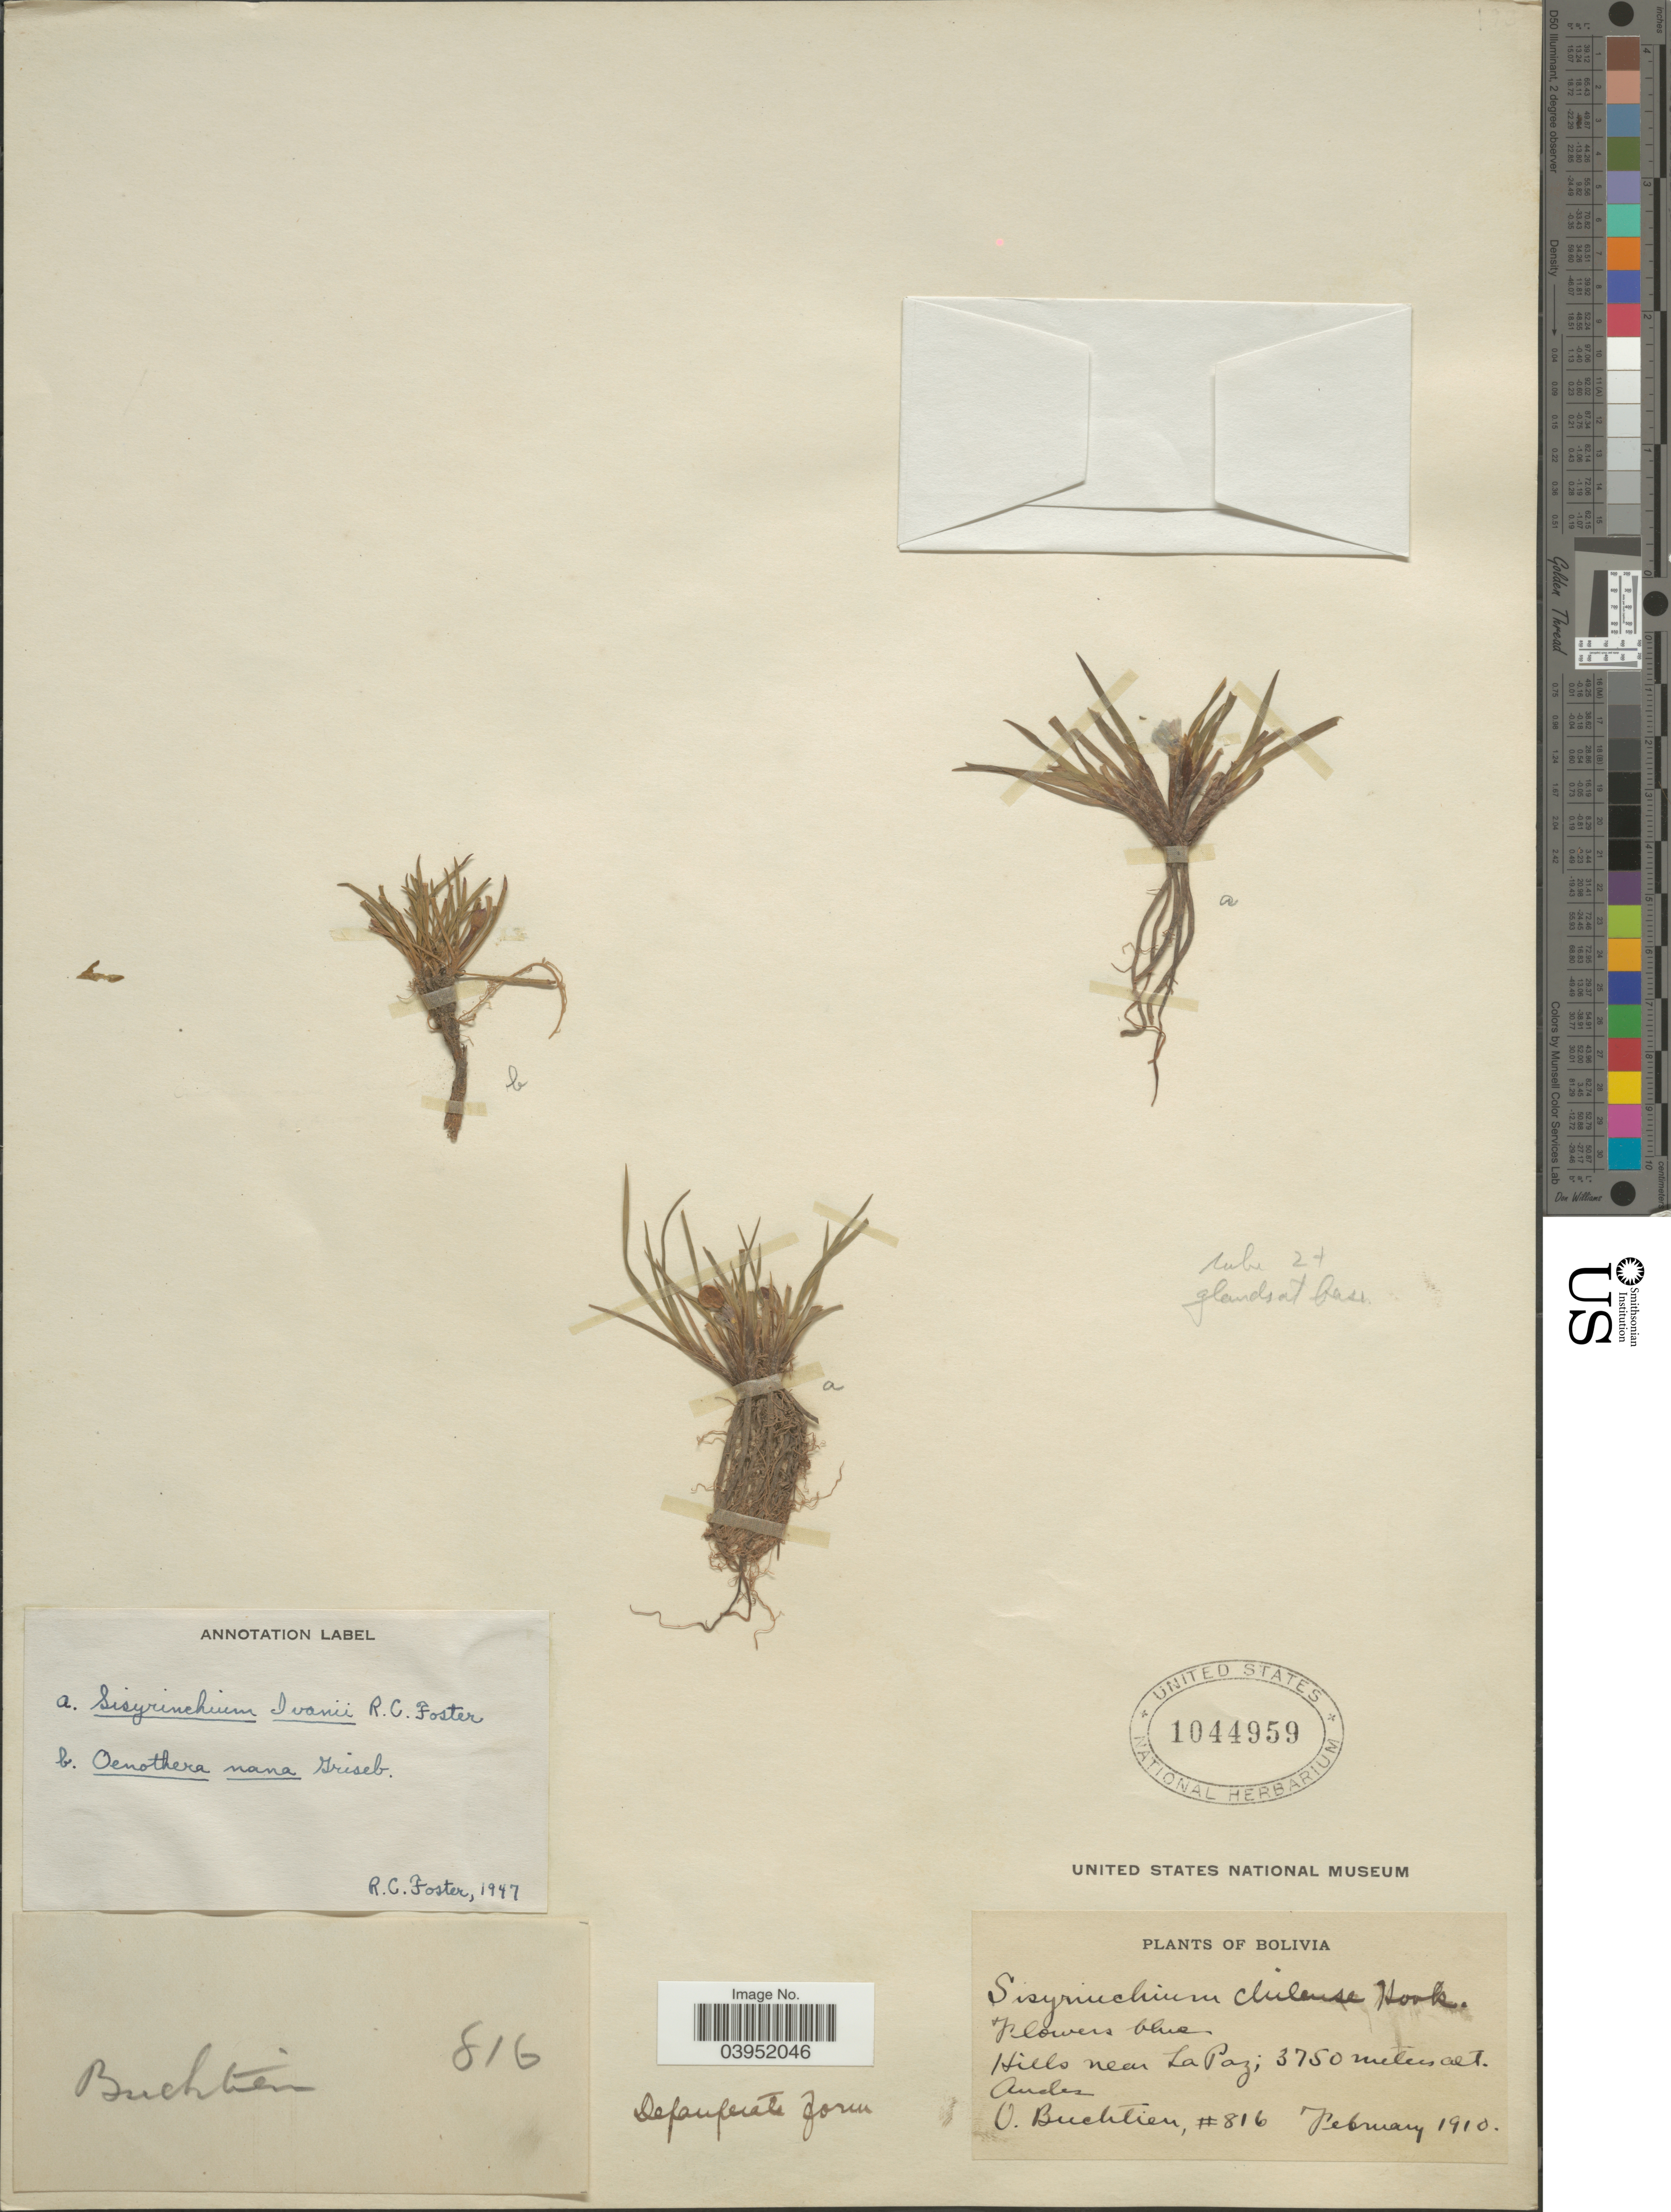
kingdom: Plantae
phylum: Tracheophyta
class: Liliopsida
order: Asparagales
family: Iridaceae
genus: Sisyrinchium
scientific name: Sisyrinchium ivanii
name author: R.C. Foster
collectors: O. Buchtien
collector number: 816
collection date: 1910-02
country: Bolivia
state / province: La Paz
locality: Hills near La Paz; Andes.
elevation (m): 3750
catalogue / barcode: US 1044959